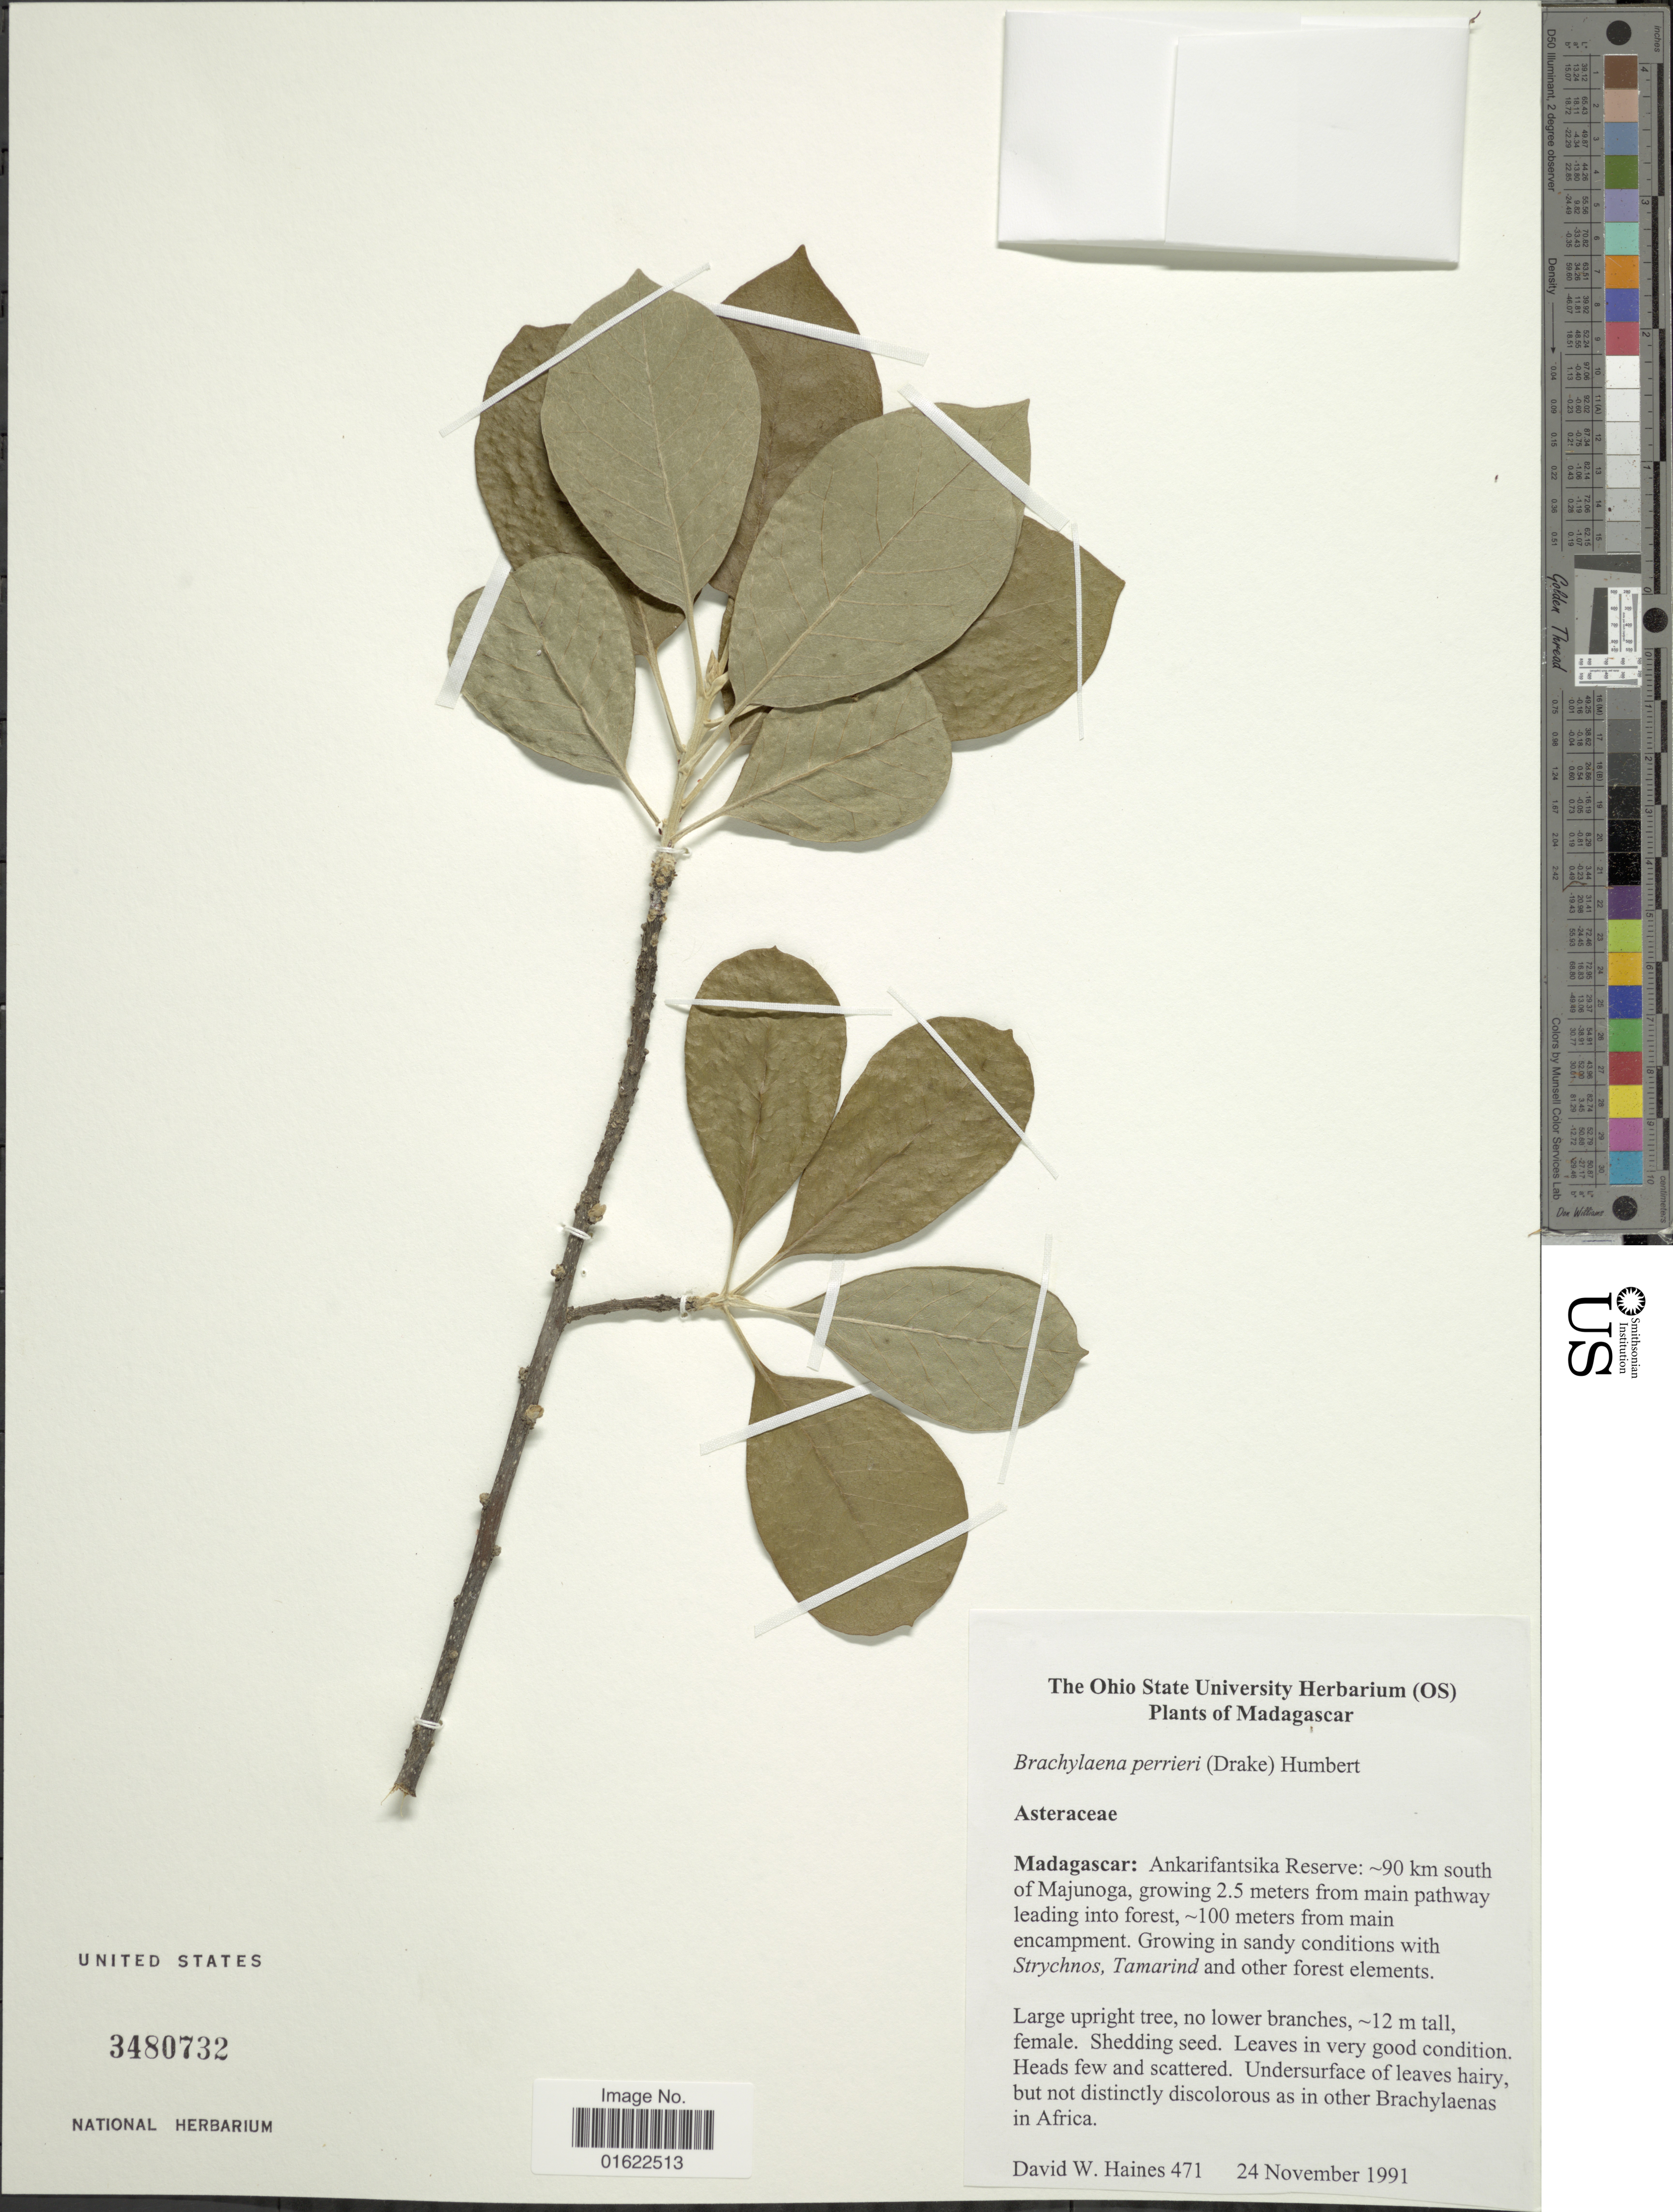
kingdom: Plantae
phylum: Tracheophyta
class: Magnoliopsida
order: Asterales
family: Asteraceae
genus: Brachylaena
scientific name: Brachylaena perrieri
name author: (Drake) Humbert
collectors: D. Haines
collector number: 471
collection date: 1991-11-24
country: Madagascar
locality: Ankarifantsika Reserve: 90 km south of Majunoga, growing 2.5 meters from main pathway leading into forest, 100 meters from main escarpment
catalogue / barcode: US 3480732